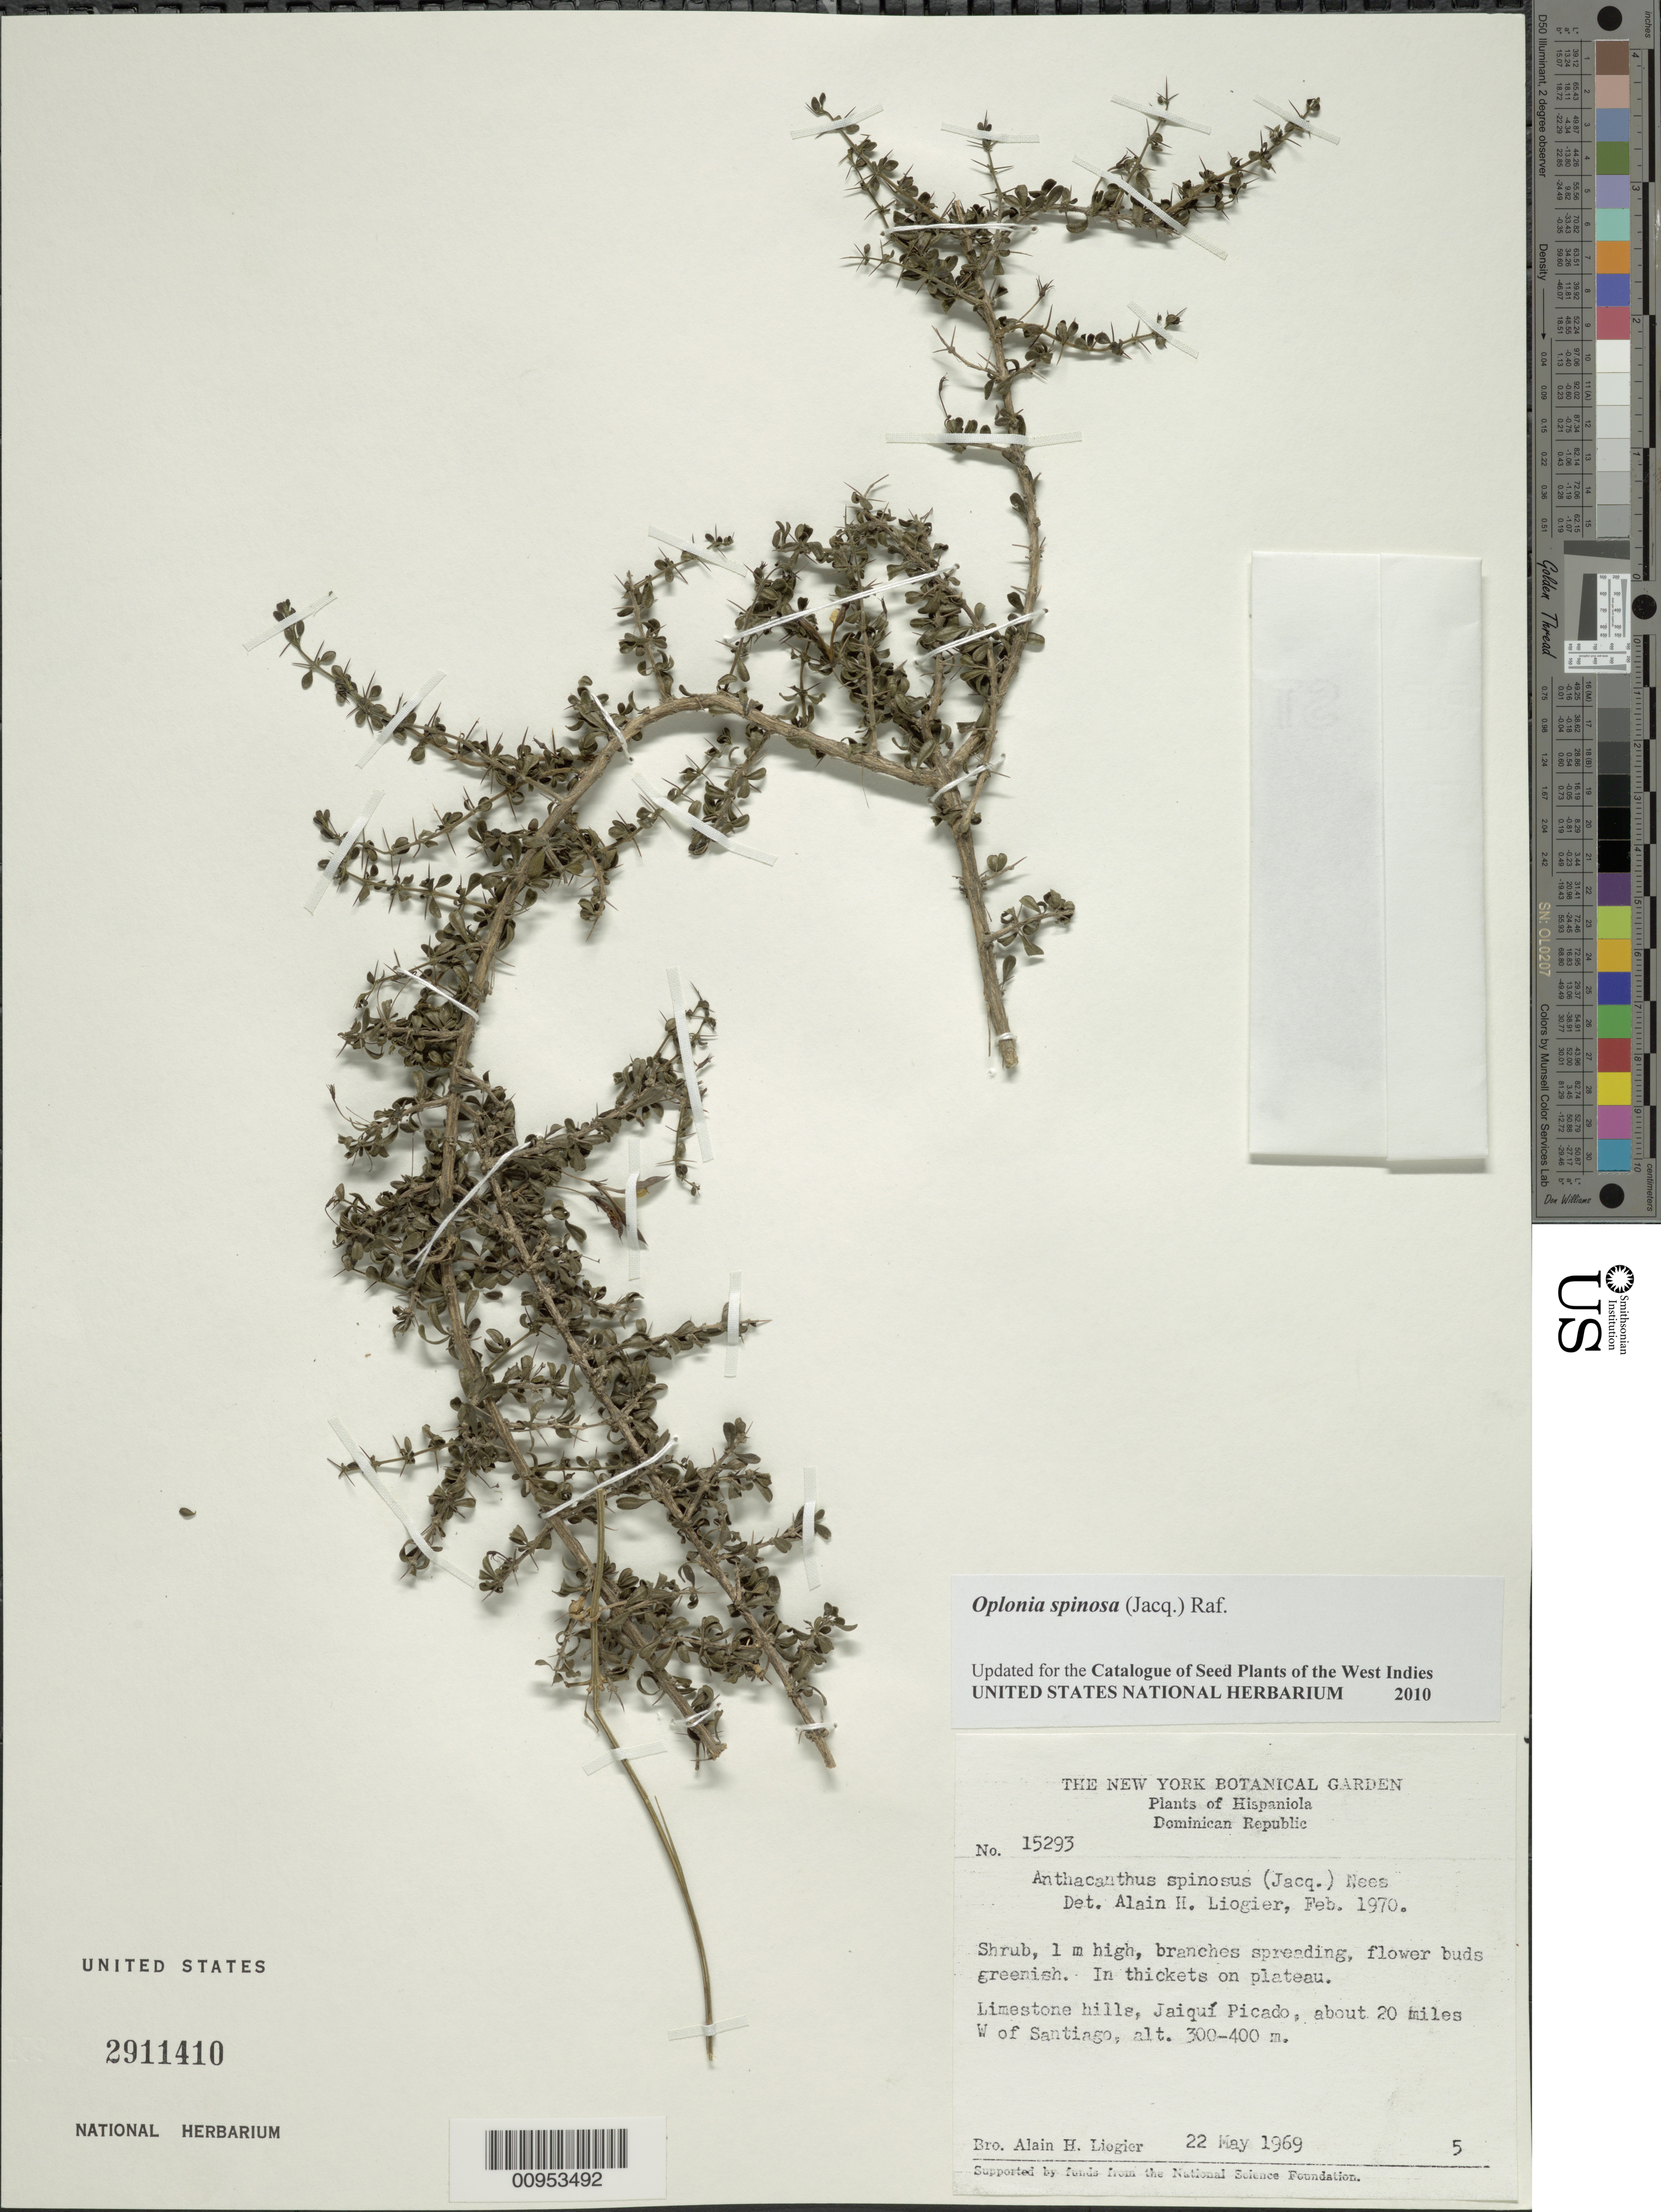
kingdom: Plantae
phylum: Tracheophyta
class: Magnoliopsida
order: Lamiales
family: Acanthaceae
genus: Oplonia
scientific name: Oplonia spinosa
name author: Raf.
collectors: A. H. Liogier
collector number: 15293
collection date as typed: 22 May 1969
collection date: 1969-05-22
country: Dominican Republic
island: Hispaniola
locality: Jaiquí Picado, about 20 miles W of Santiago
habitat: In thickets on plateau, limestone hills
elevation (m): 300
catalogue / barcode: US 2911410